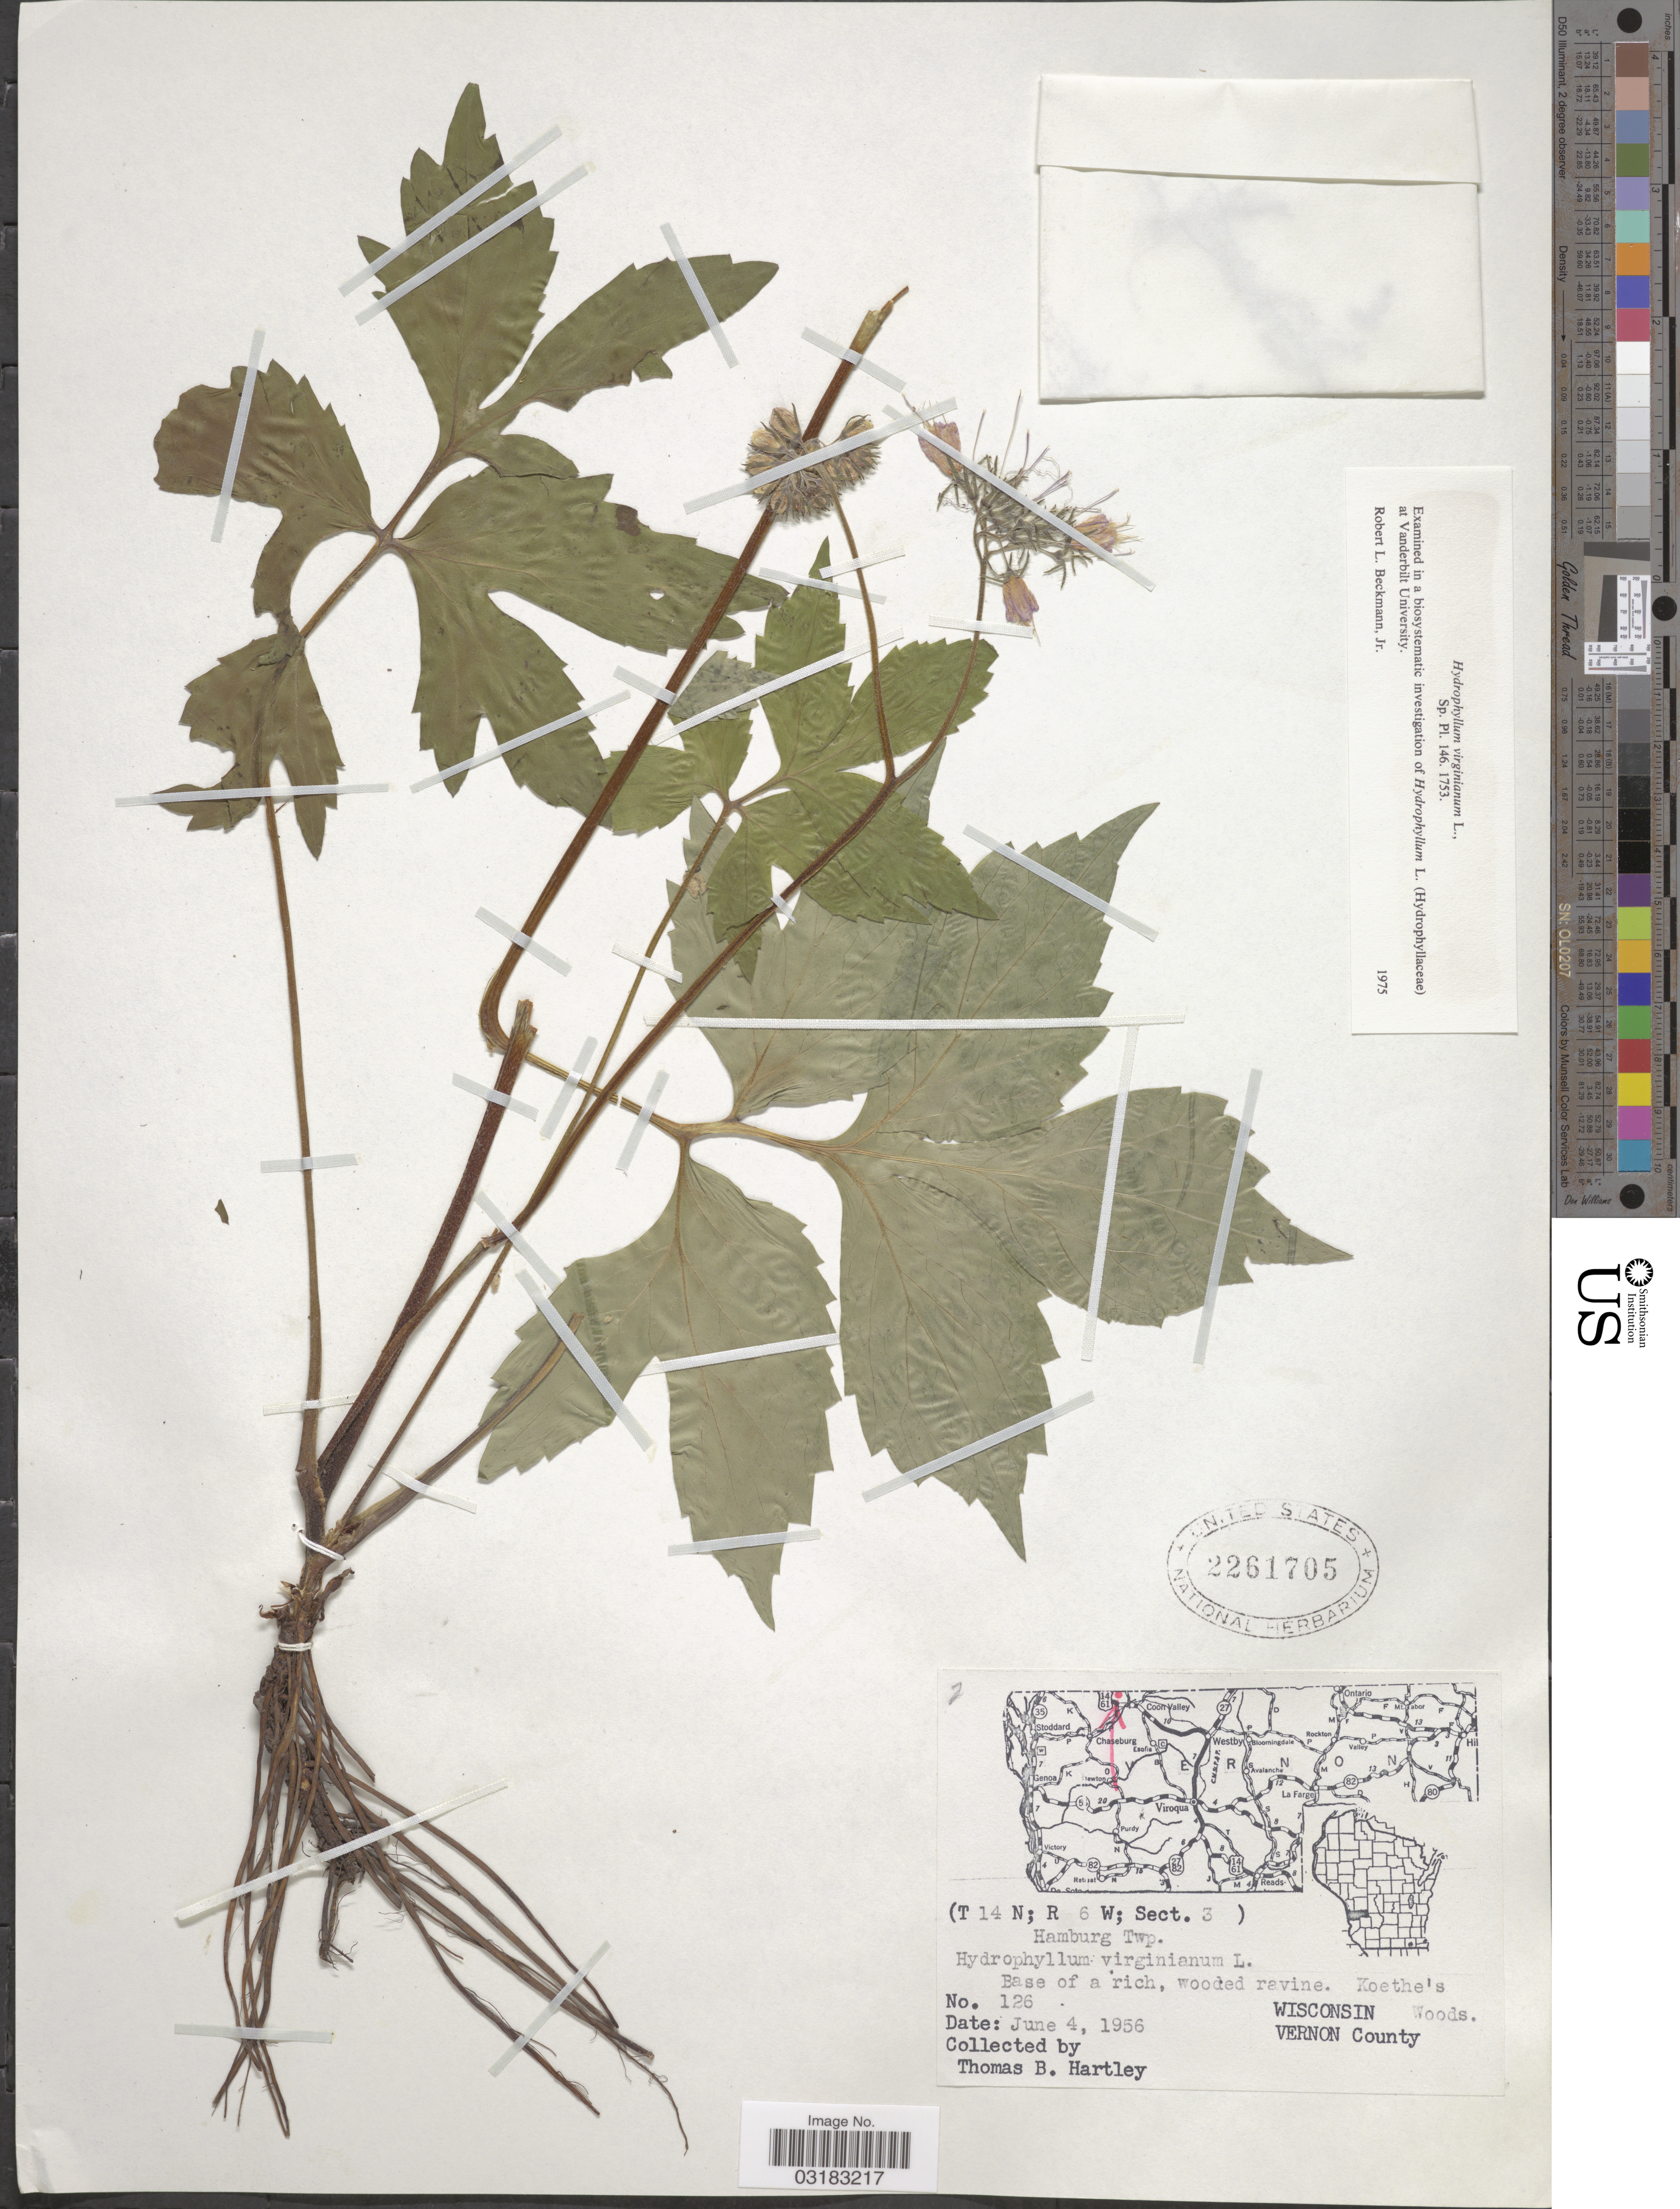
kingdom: Plantae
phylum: Tracheophyta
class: Magnoliopsida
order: Boraginales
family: Hydrophyllaceae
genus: Hydrophyllum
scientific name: Hydrophyllum virginianum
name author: L.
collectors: T. Hartley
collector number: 126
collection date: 1956-06-04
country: United States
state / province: Wisconsin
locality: (T 14 N; R 6 W; Sect. 3). Hamburg Twp. Base of a rich, wooded ravine, Koethe's Woods. Vernon County.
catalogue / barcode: US 2261705